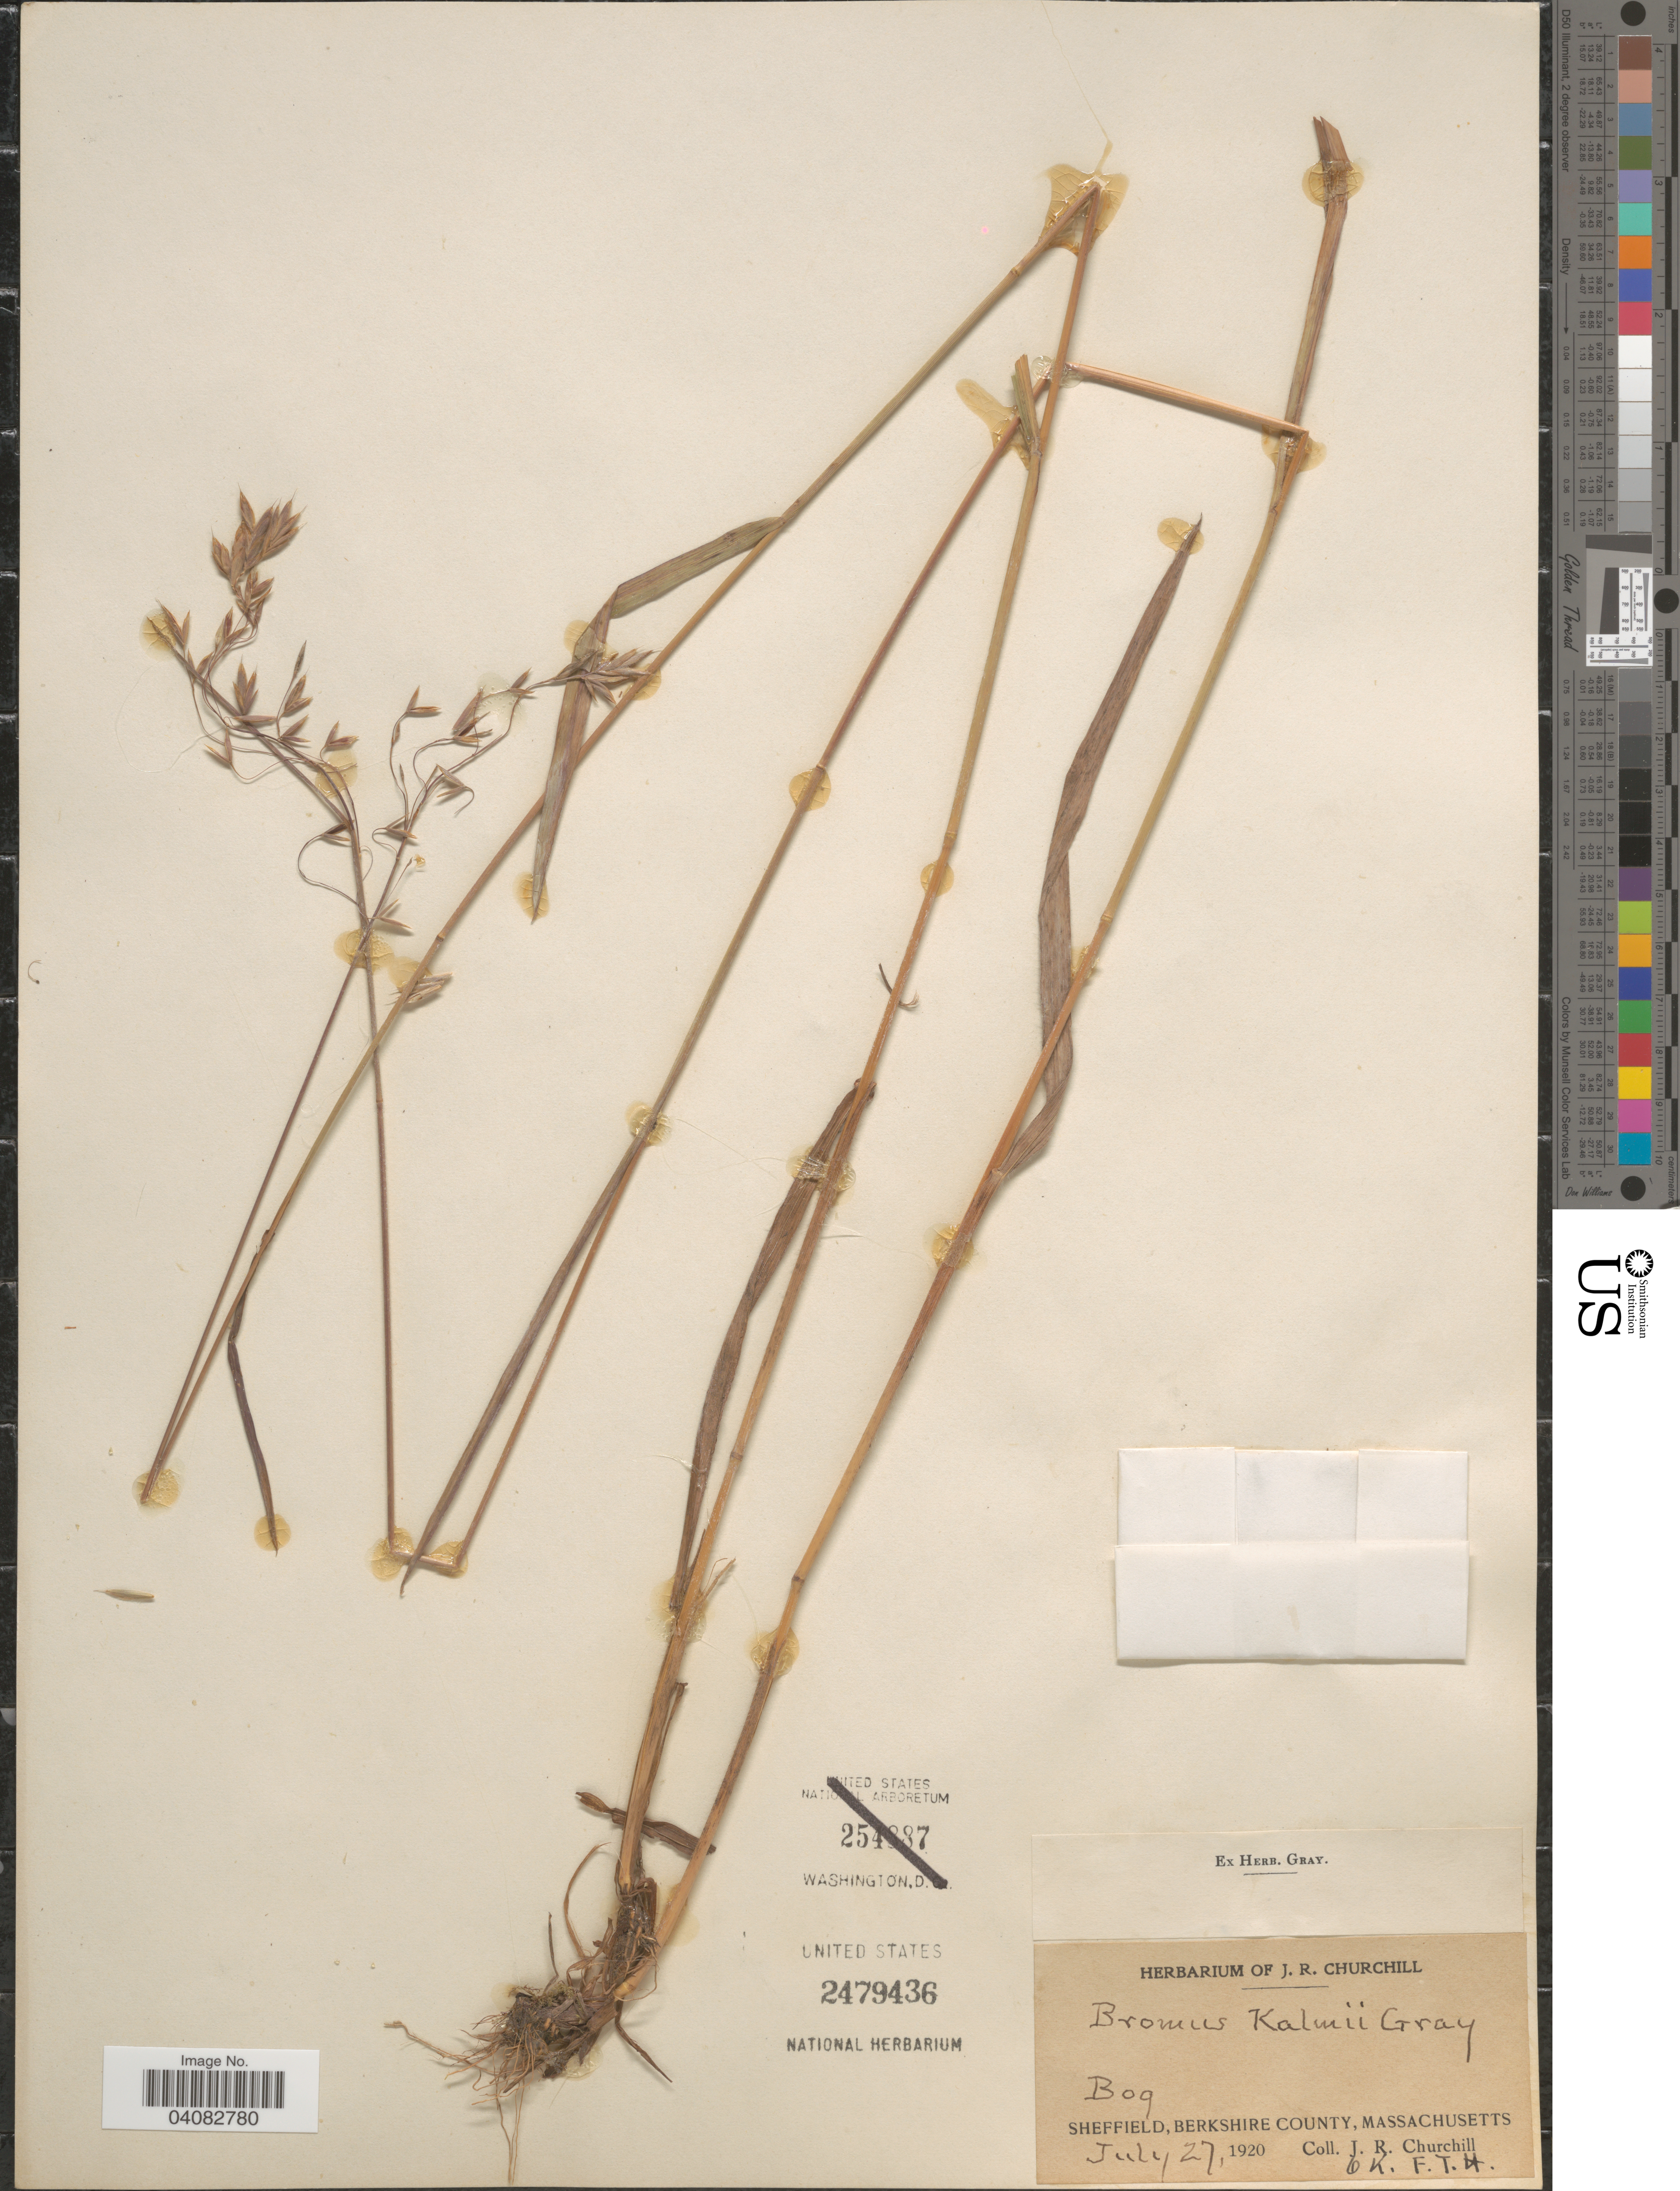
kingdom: Plantae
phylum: Tracheophyta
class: Liliopsida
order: Poales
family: Poaceae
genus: Bromus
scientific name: Bromus kalmii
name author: A. Gray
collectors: J. Churchill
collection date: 1920-07-27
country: United States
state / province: Massachusetts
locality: Bog. Sheffield, Berkshire County.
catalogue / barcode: US 2479436